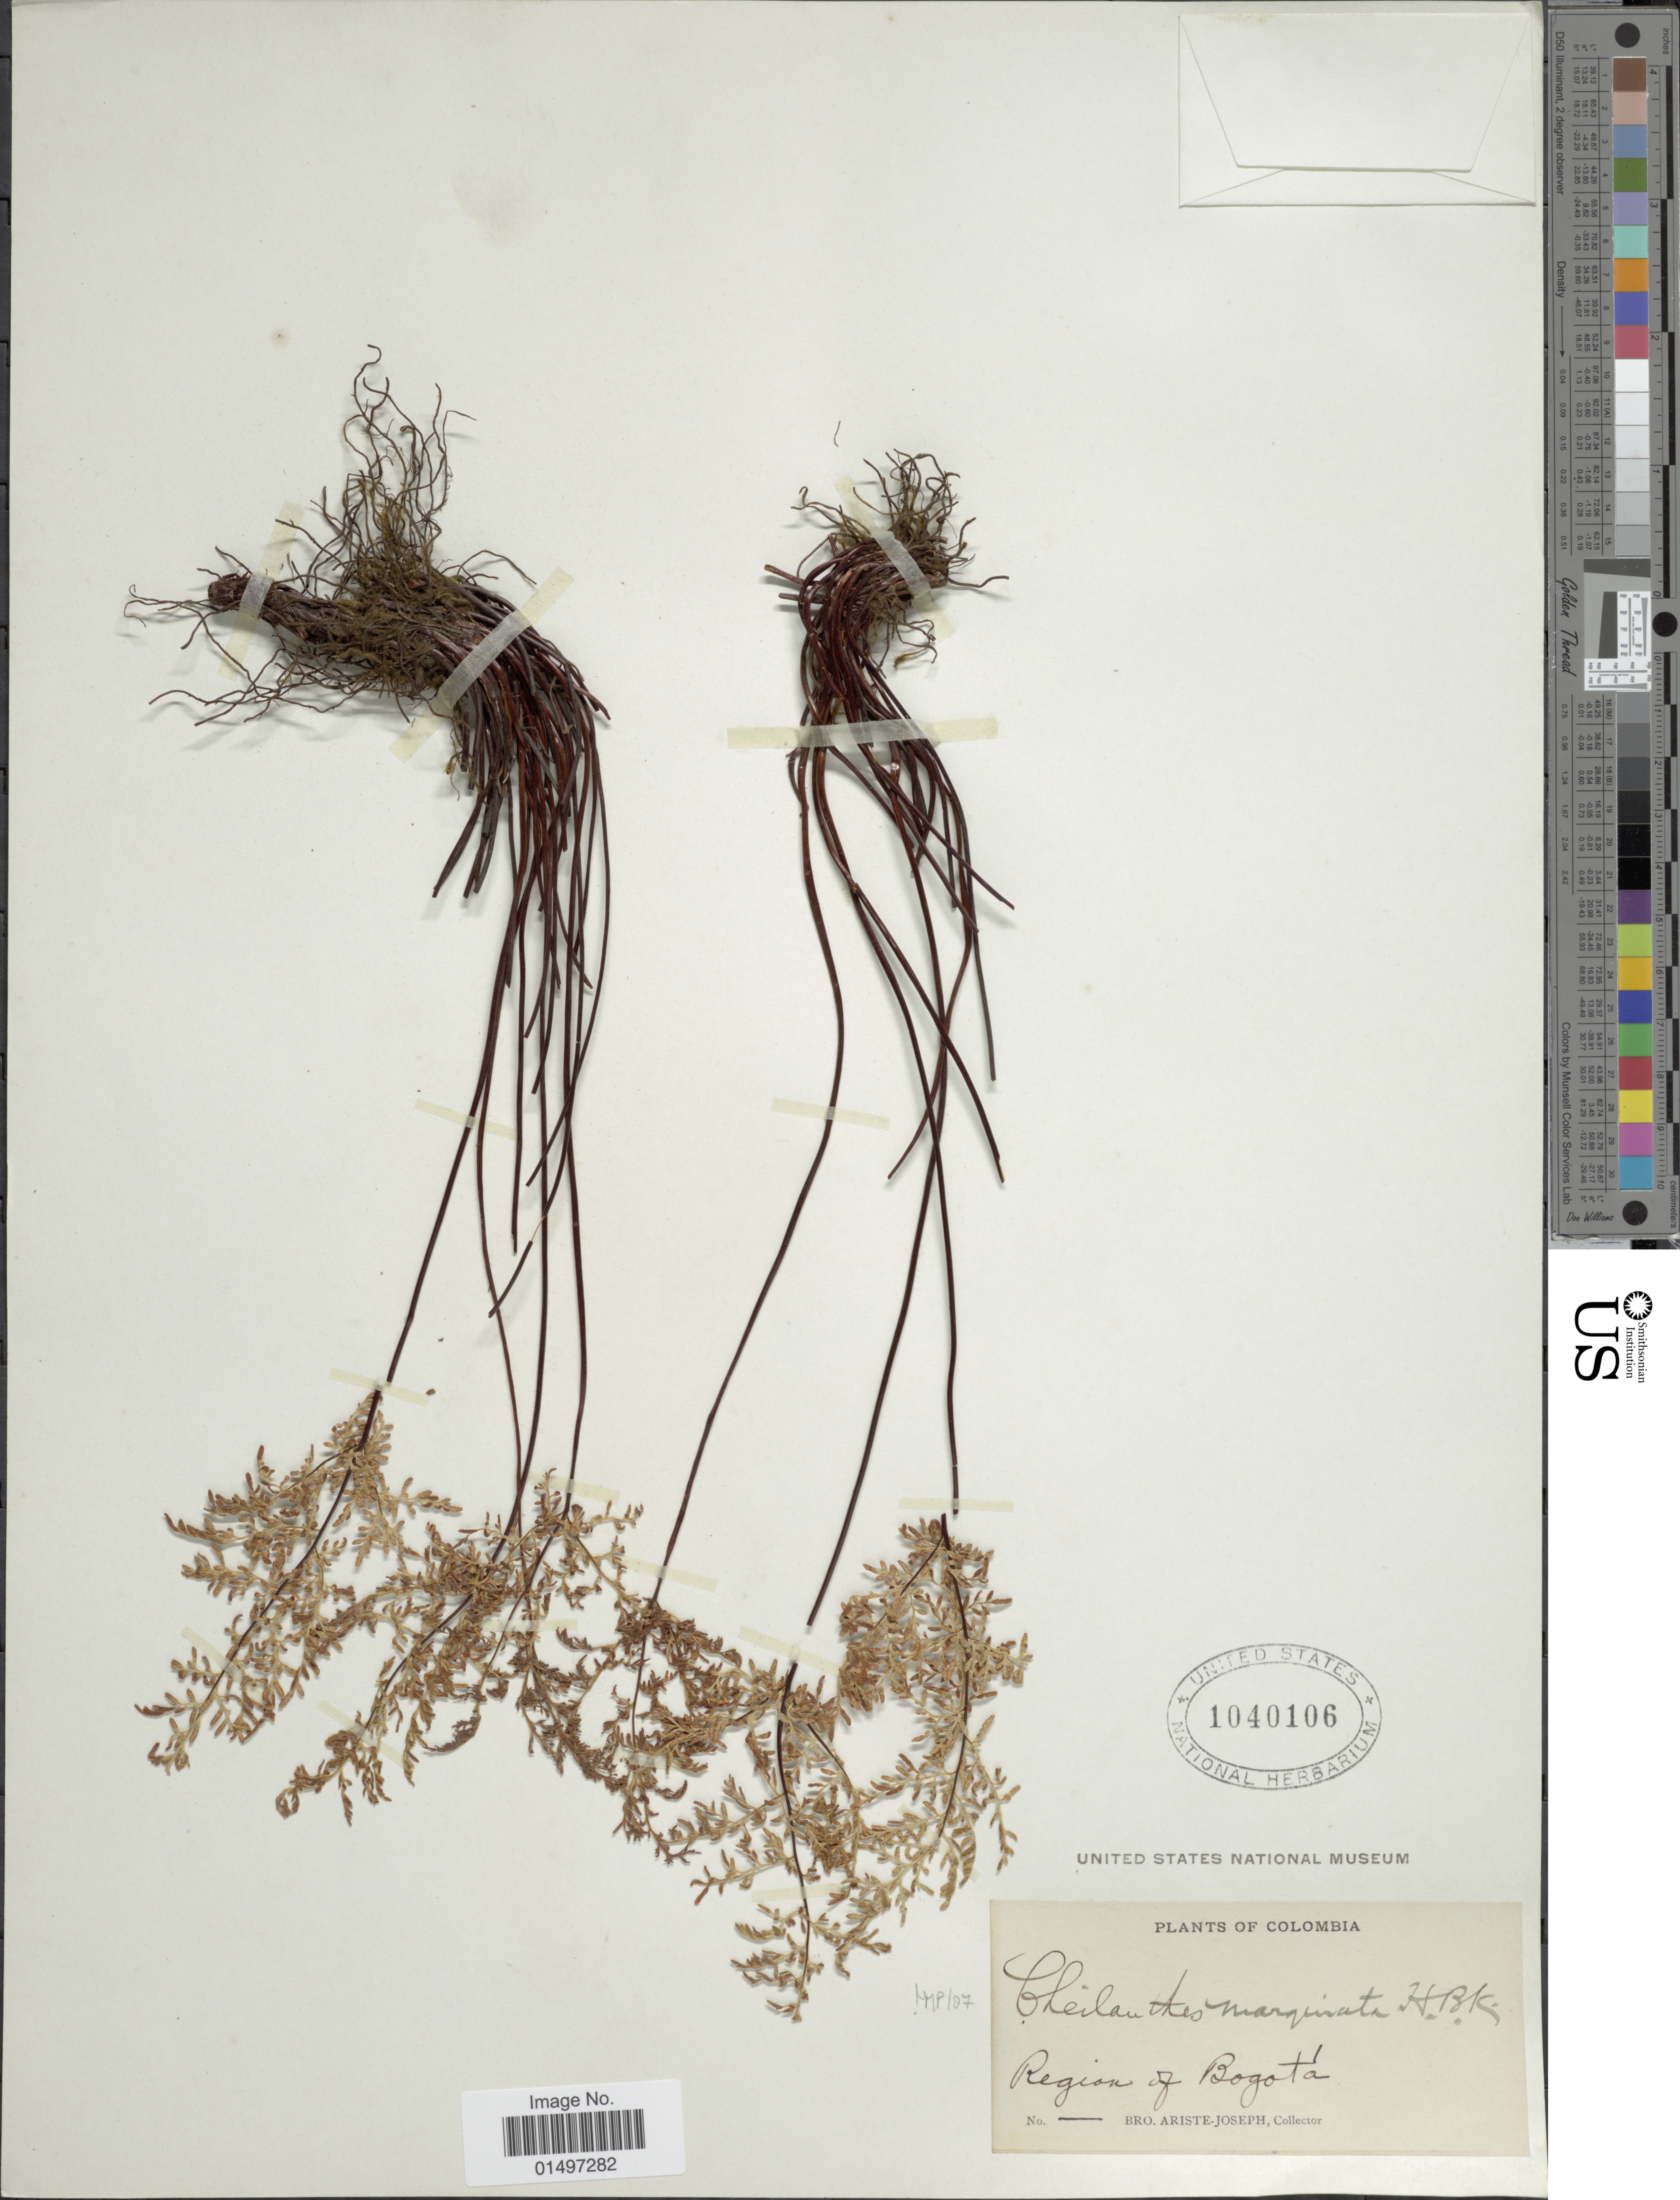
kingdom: Plantae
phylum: Tracheophyta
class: Polypodiopsida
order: Polypodiales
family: Pteridaceae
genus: Gaga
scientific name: Gaga hirsuta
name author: (Link) Fay W. Li & Windham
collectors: Bro. Ariste-Joseph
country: Colombia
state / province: Bogota D.C.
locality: Region of Bogota.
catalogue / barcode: US 1040106